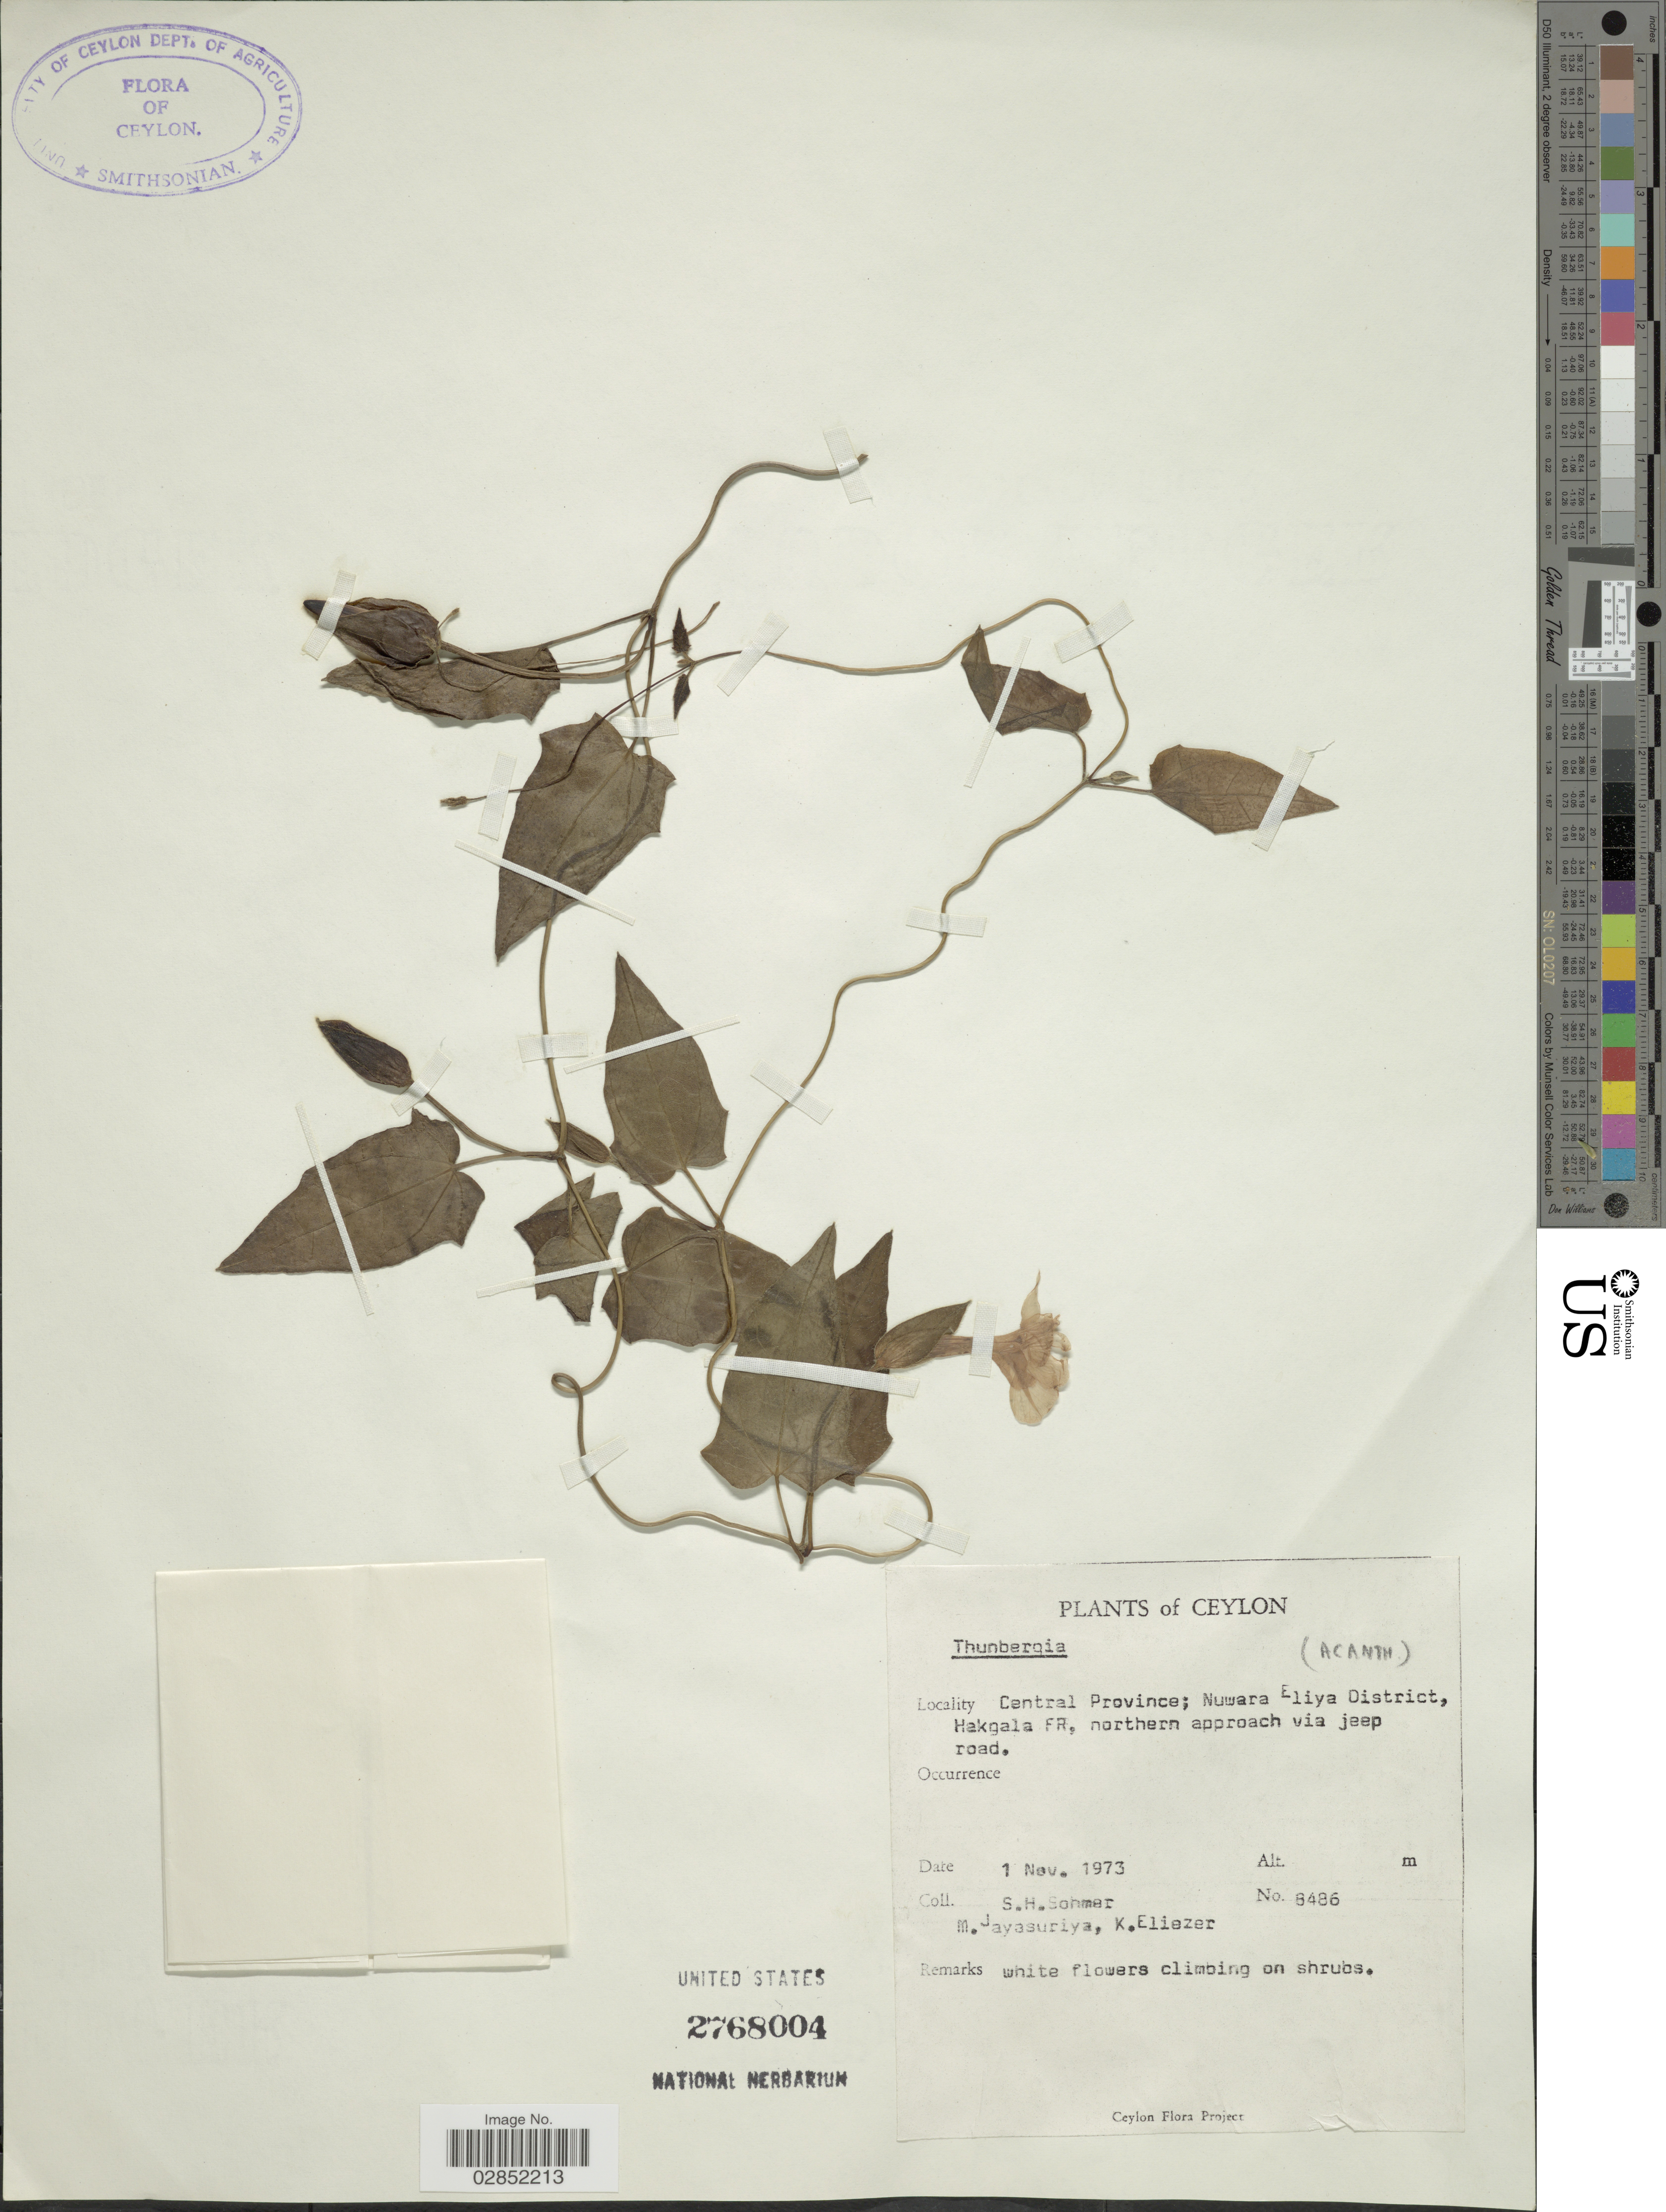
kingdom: Plantae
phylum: Tracheophyta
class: Magnoliopsida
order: Lamiales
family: Acanthaceae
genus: Thunbergia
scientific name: Thunbergia fragrans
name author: Roxb.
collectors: S. H. Sohmer, M. Jayasuriya & K. Eliezer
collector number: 8486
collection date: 1973-11-01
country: Sri Lanka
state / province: Central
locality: Ceylon. Nuwara Eliya District, Hakgala FR, northern approach via jeep road.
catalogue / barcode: US 2768004